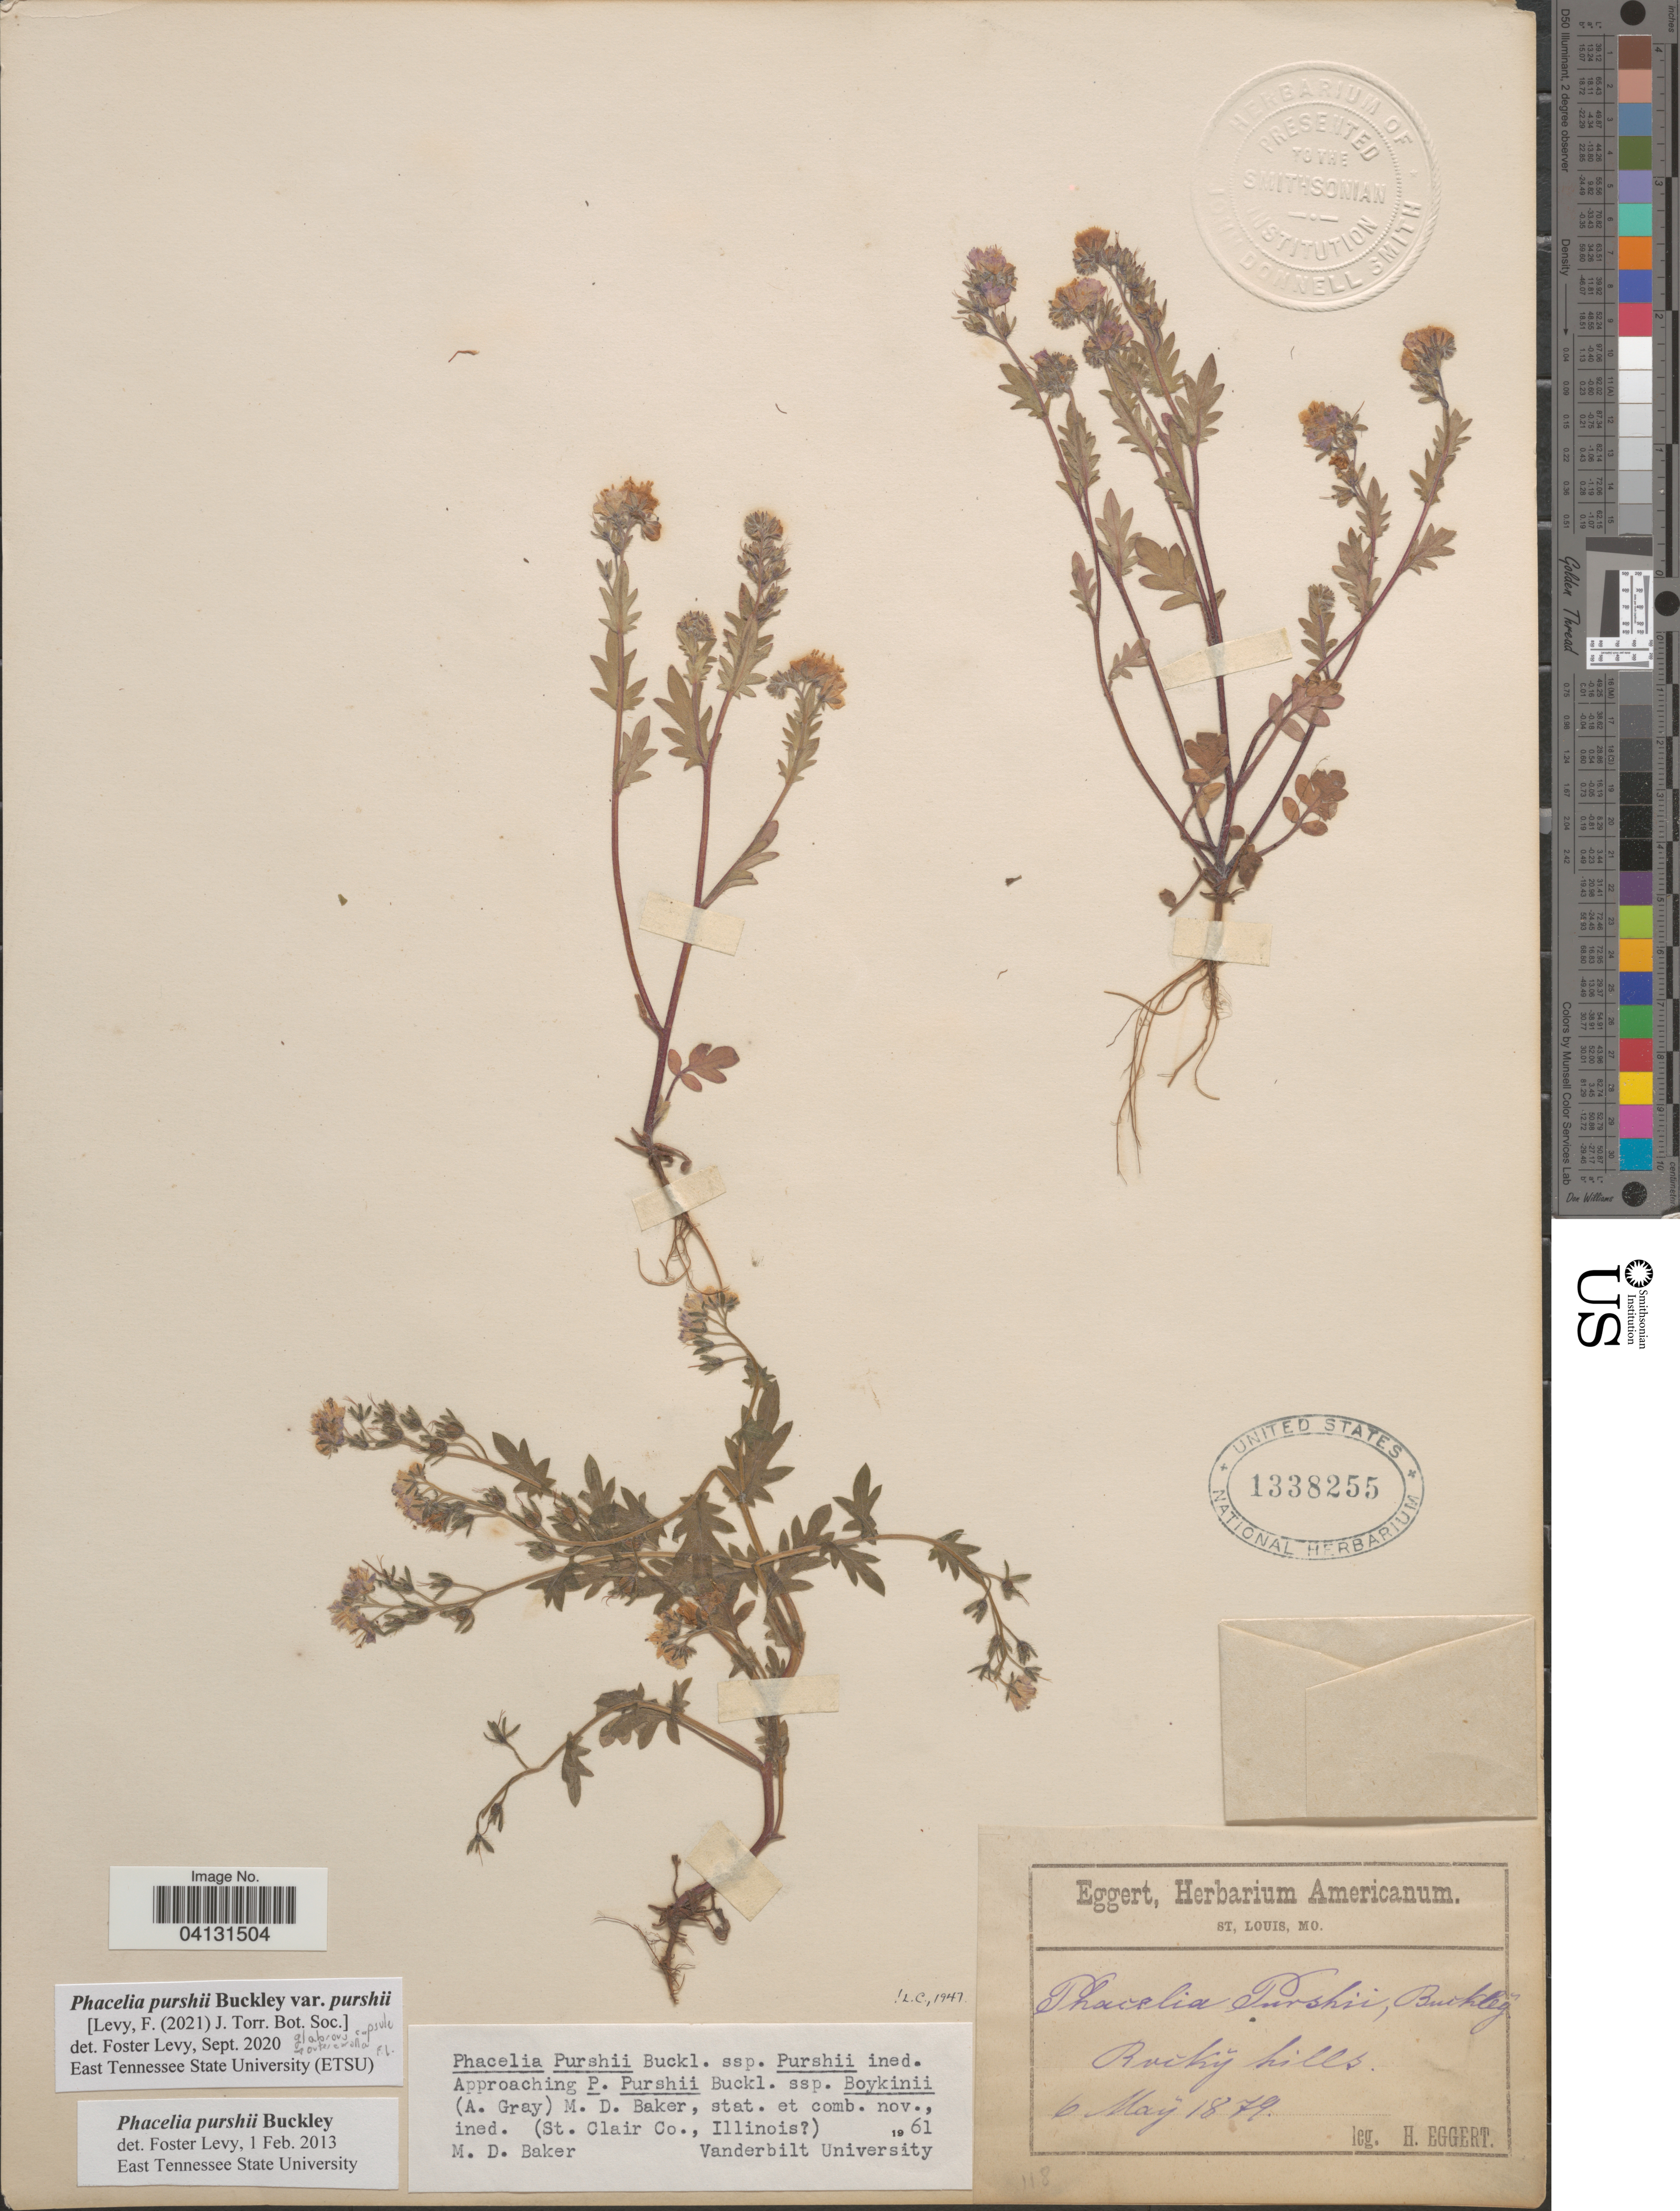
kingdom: Plantae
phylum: Tracheophyta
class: Magnoliopsida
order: Boraginales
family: Hydrophyllaceae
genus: Phacelia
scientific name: Phacelia purshii var. purshii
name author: Buckley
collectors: H. Eggert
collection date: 1879-05-06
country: United States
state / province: Missouri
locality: Rocky hills.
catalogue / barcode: US 1338255